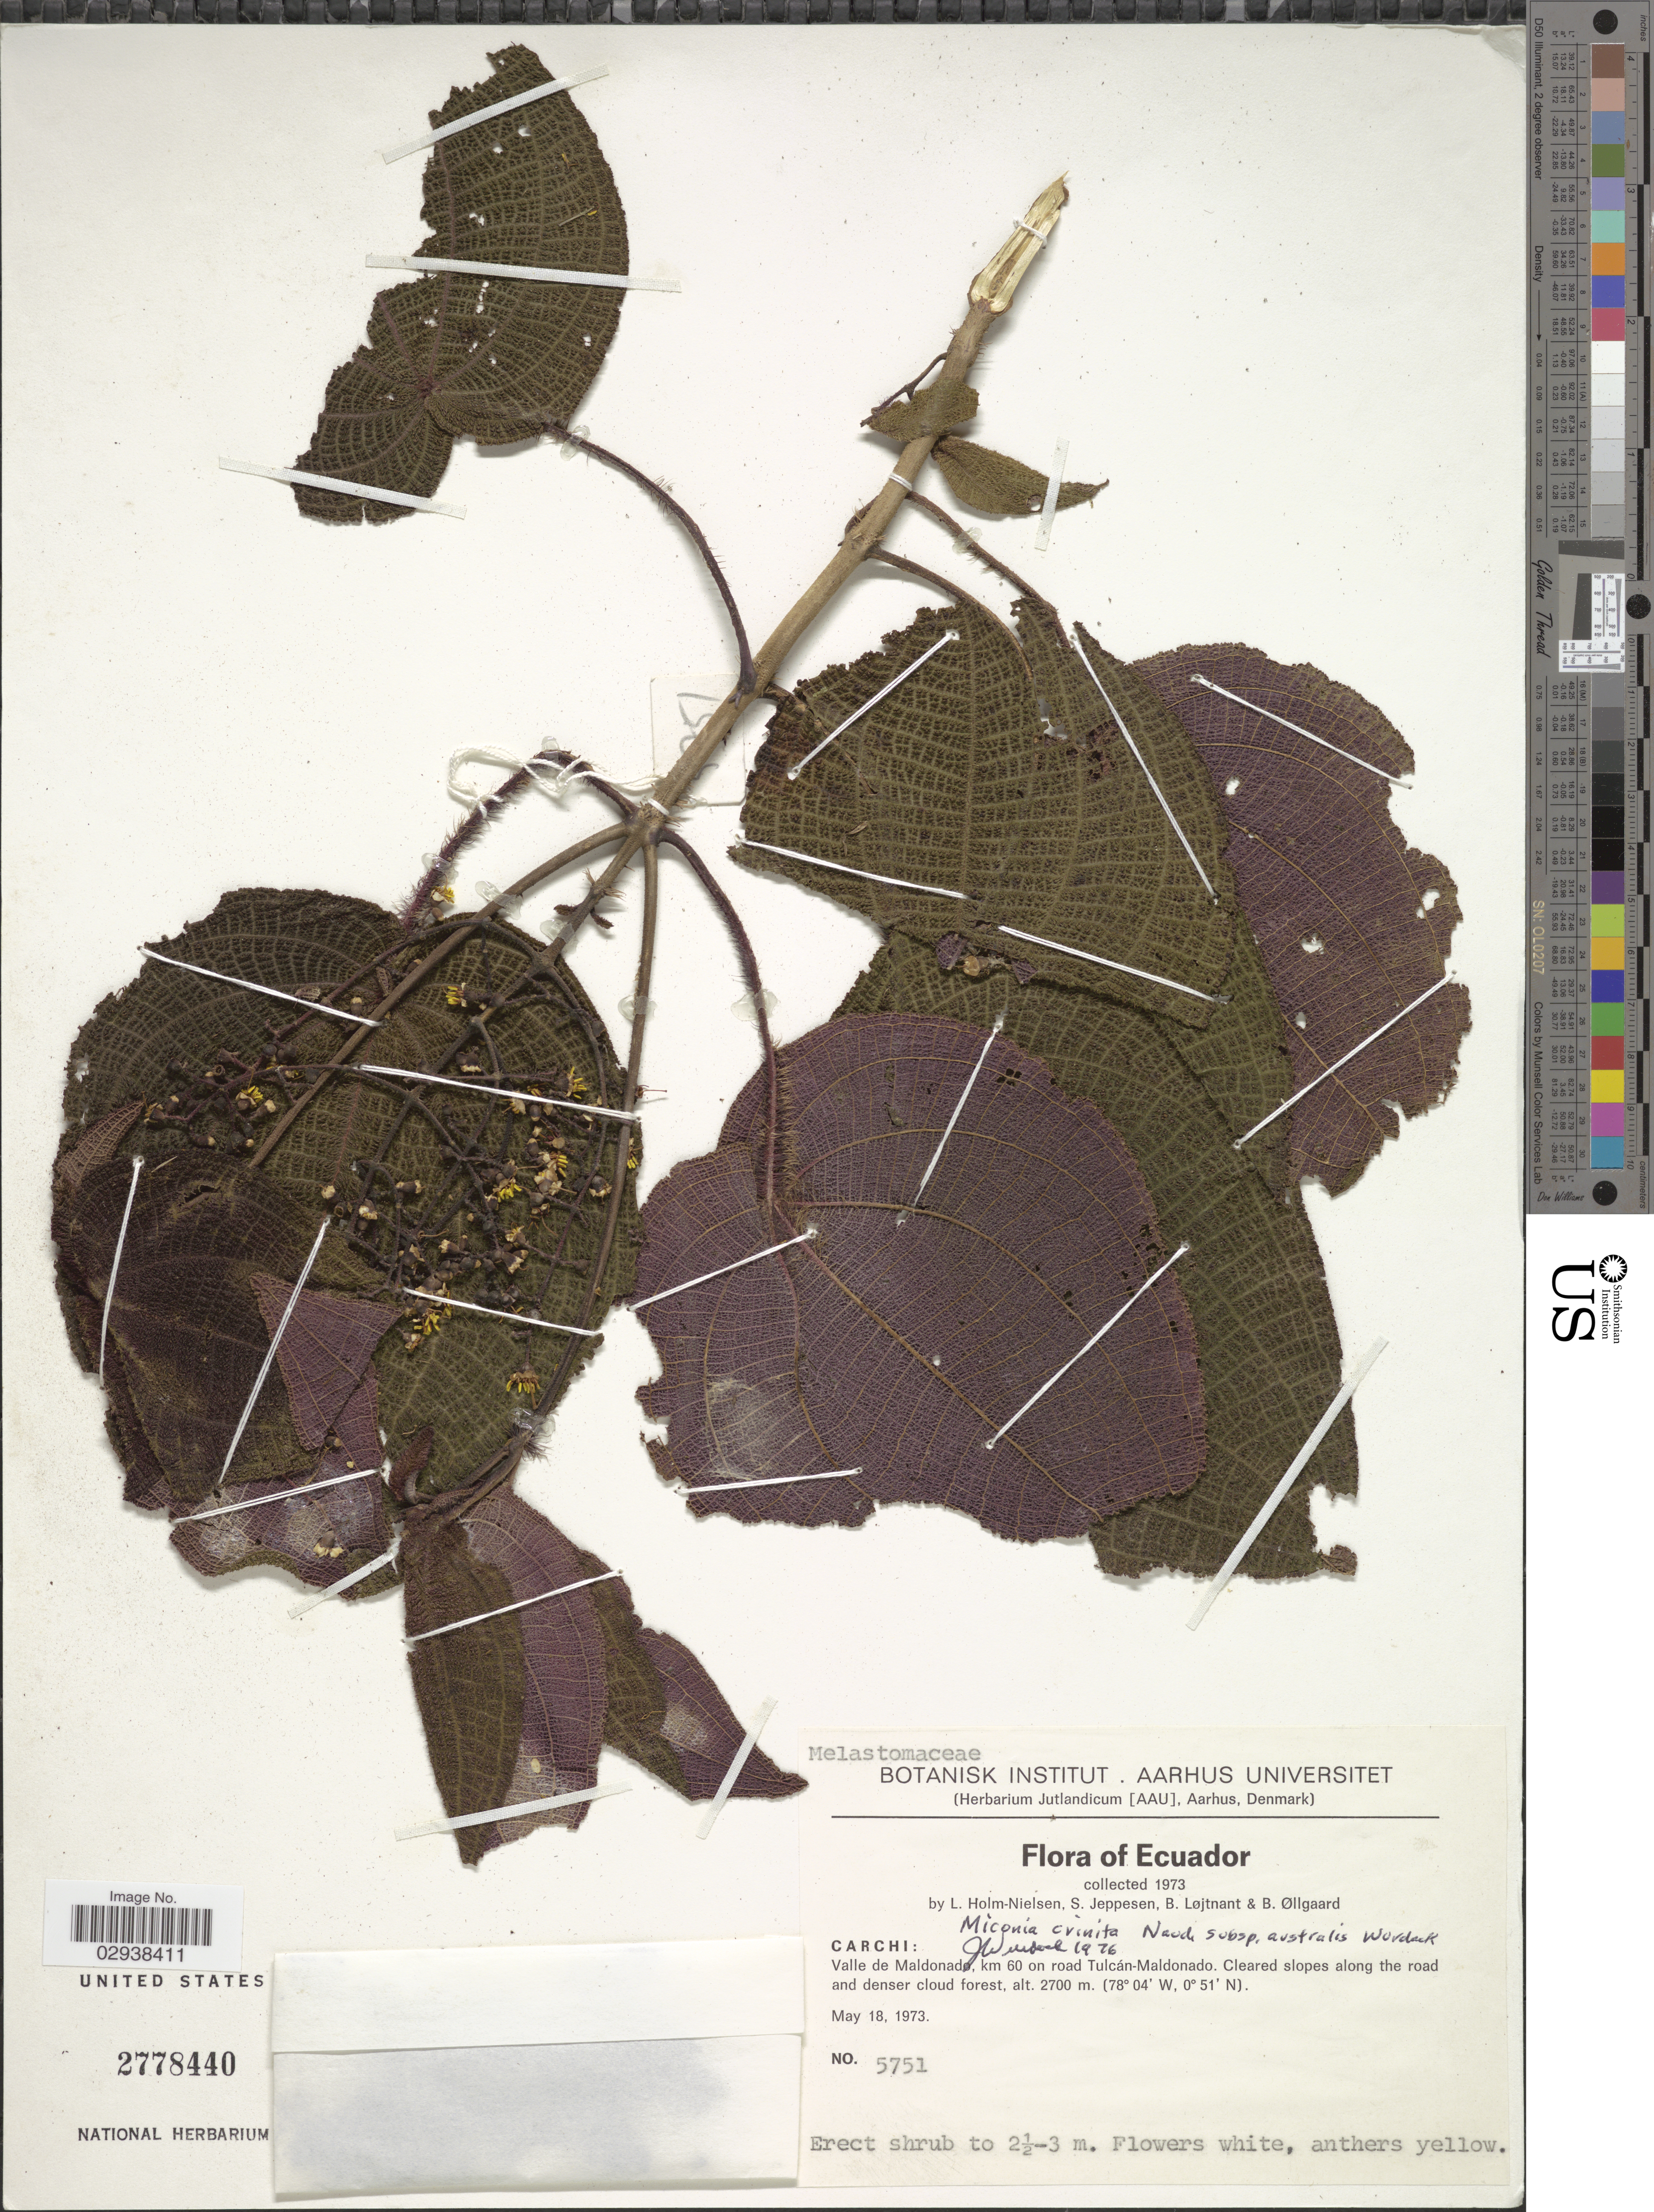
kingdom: Plantae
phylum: Tracheophyta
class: Magnoliopsida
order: Myrtales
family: Melastomataceae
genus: Miconia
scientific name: Miconia crinita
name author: Naudin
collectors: L. Holm-Nielsen, S. Jeppesen, B. Löjtnant & B. Øllgaard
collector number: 5751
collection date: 1973-05-18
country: Ecuador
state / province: Carchi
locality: Valle de Maldonado, km 60 on road Tulcán Maldonado.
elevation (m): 2700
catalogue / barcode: US 2778440